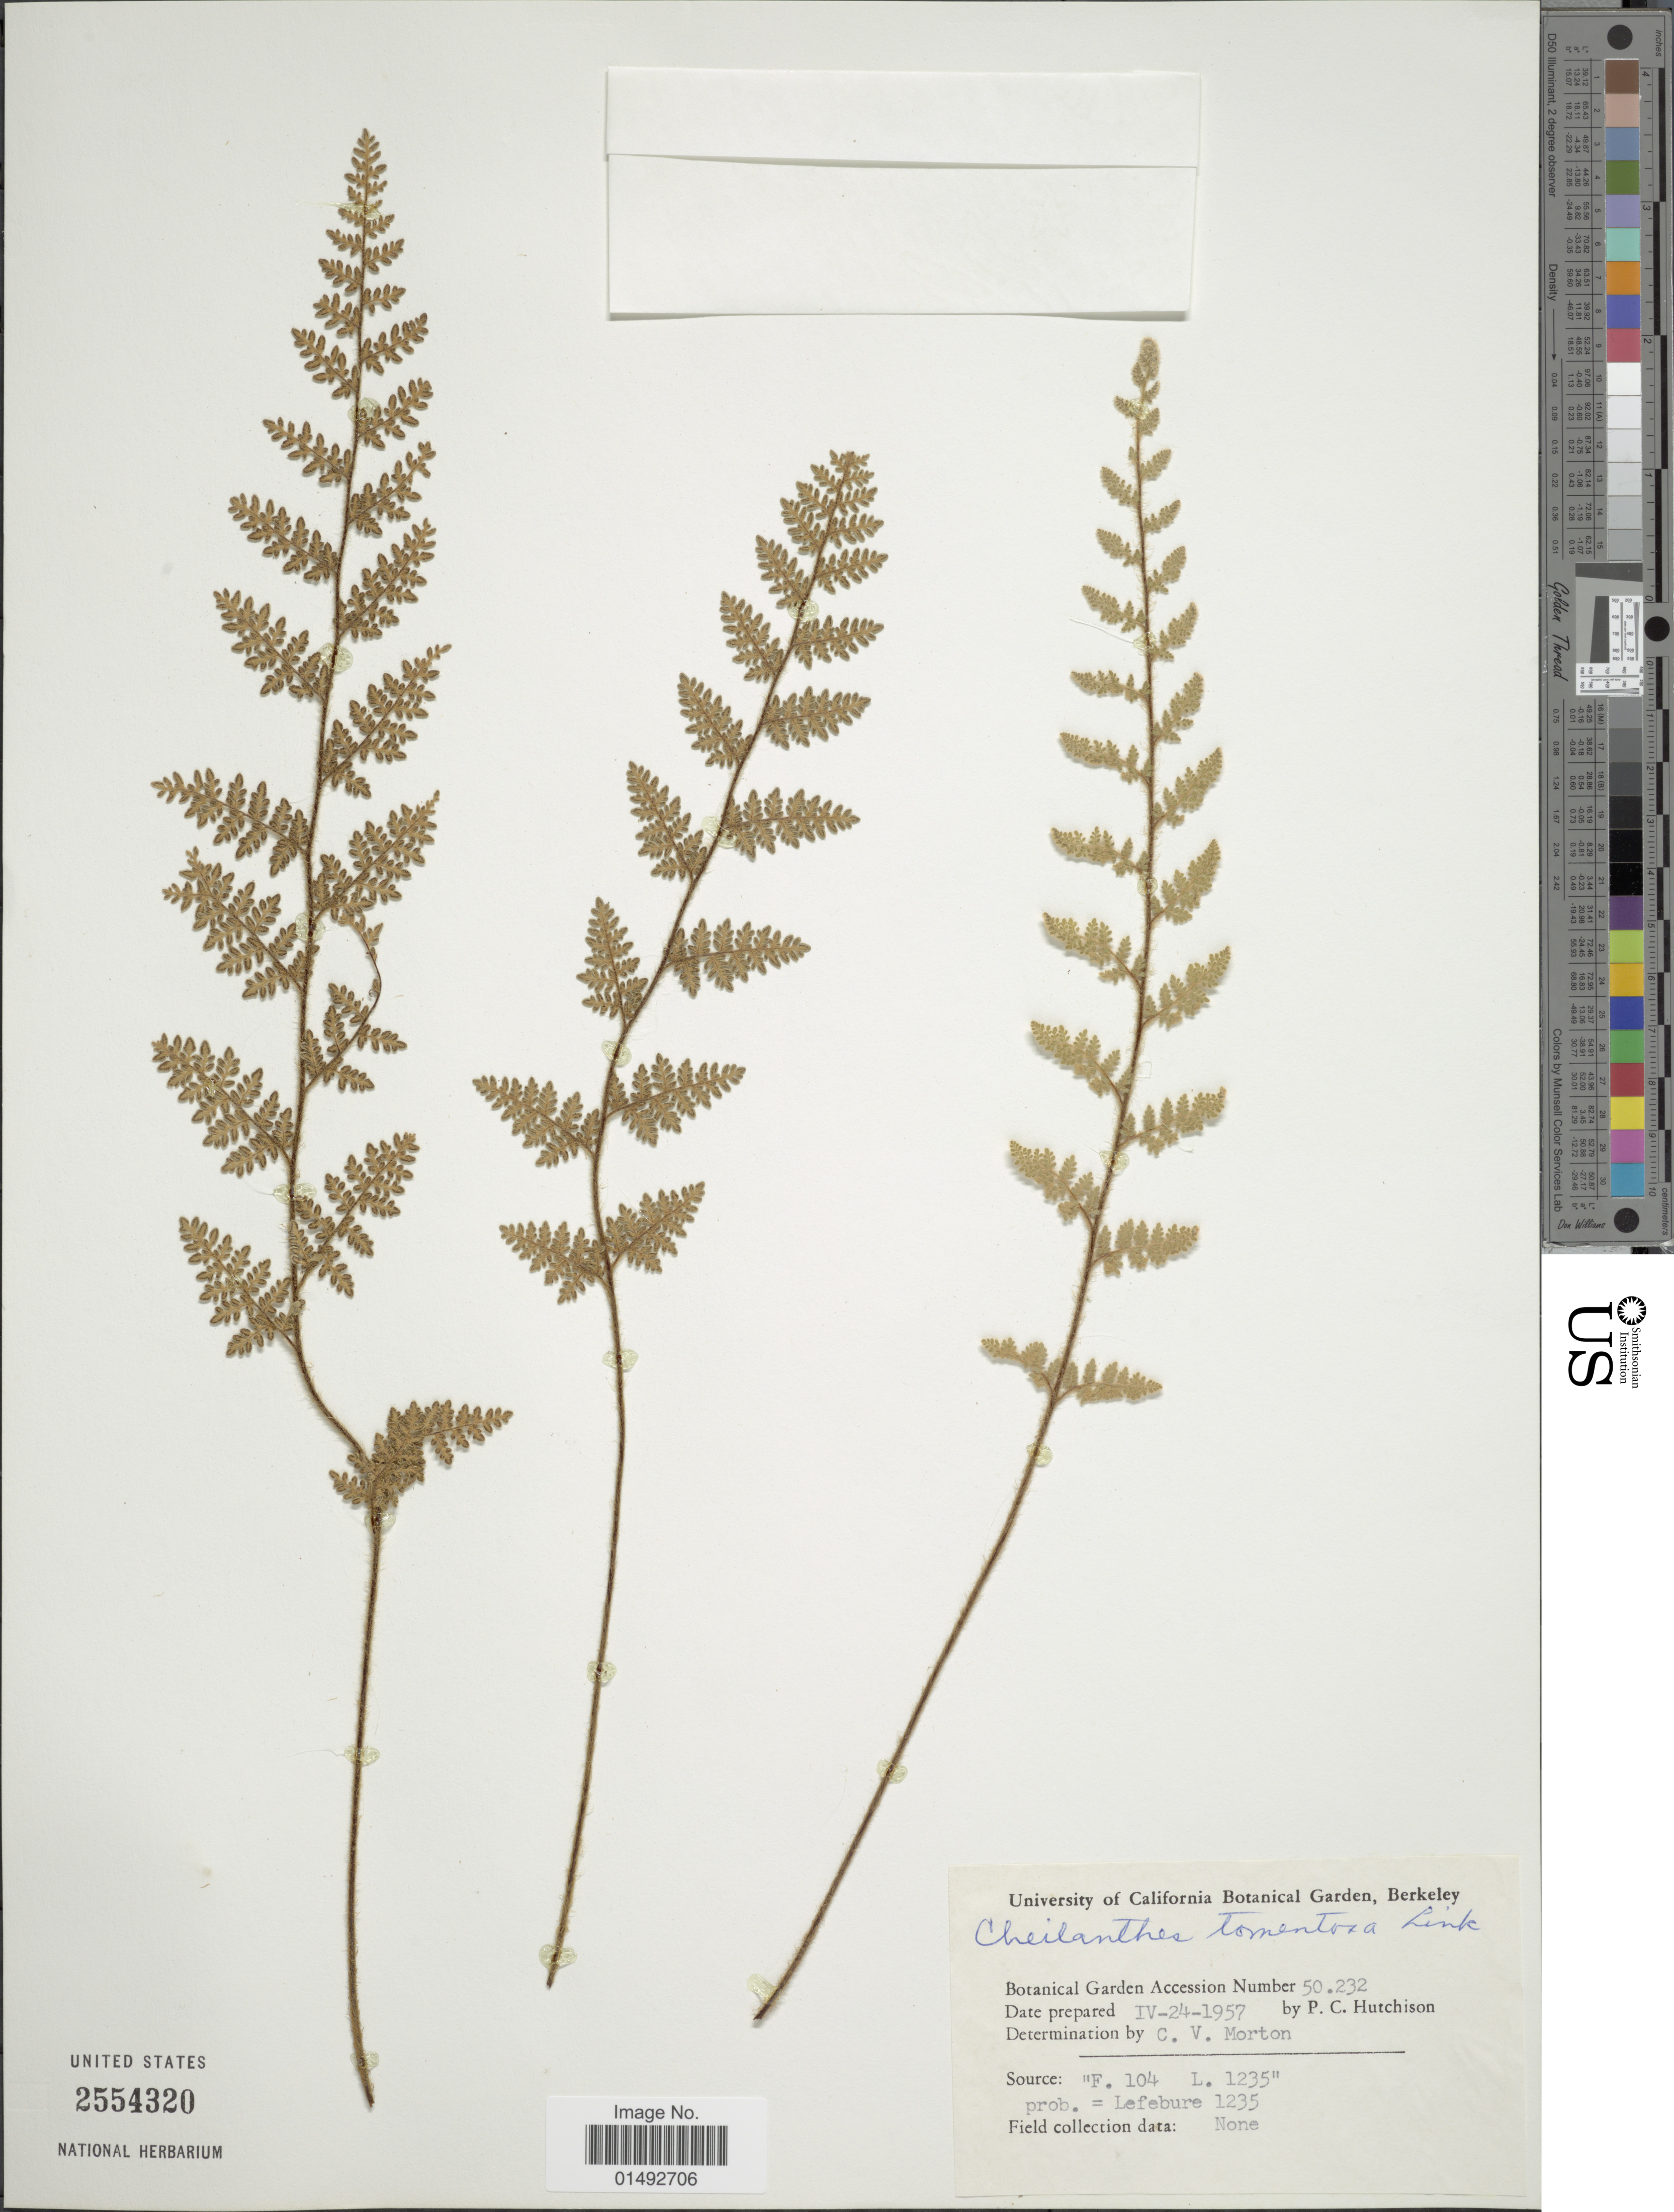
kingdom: Plantae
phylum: Tracheophyta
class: Polypodiopsida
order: Polypodiales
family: Pteridaceae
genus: Myriopteris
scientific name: Myriopteris tomentosa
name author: (Link) Fée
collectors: P. C. Hutchison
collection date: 1957-04-24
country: United States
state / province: California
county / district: Alameda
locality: University of California Botanical Garden, Berkeley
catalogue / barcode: US 2554320